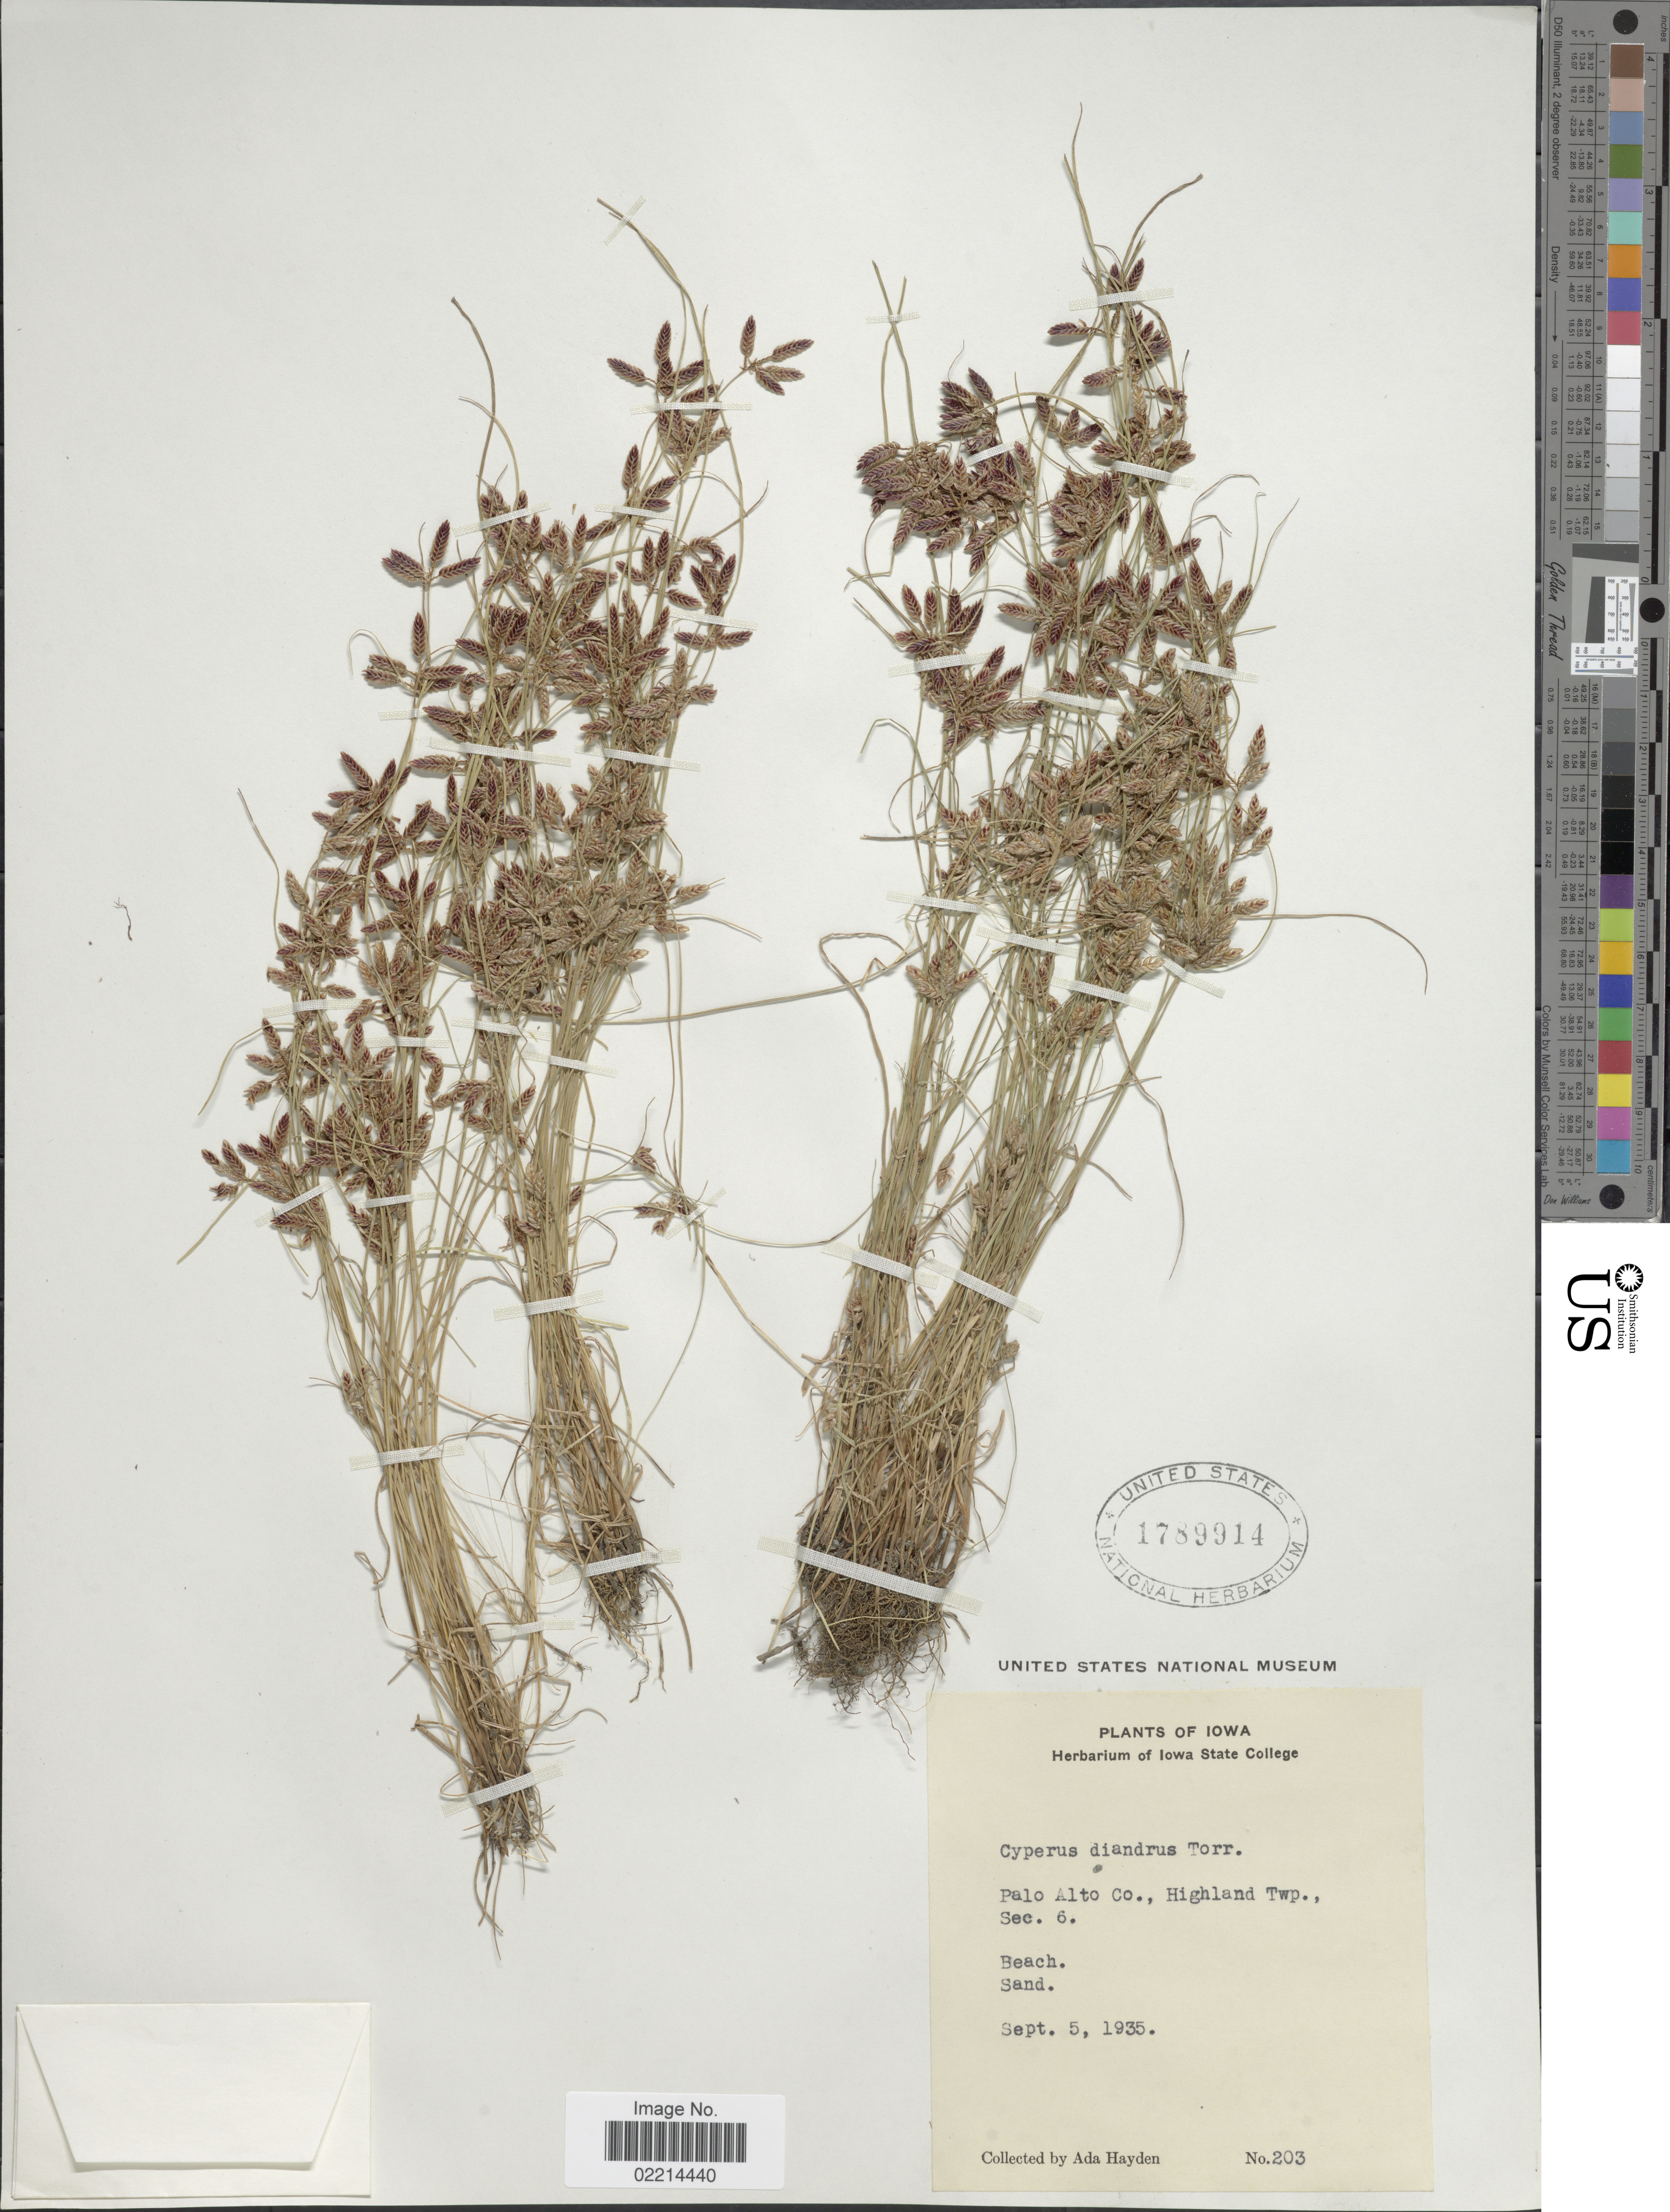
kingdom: Plantae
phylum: Tracheophyta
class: Liliopsida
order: Poales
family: Cyperaceae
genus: Cyperus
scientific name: Cyperus diandrus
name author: Torr.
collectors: Ada Hayden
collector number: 203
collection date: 1935-09-05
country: United States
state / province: Iowa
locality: Palo Alto Co., Highland Twp., Sec. 6, beach, sand.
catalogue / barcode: US 1789914